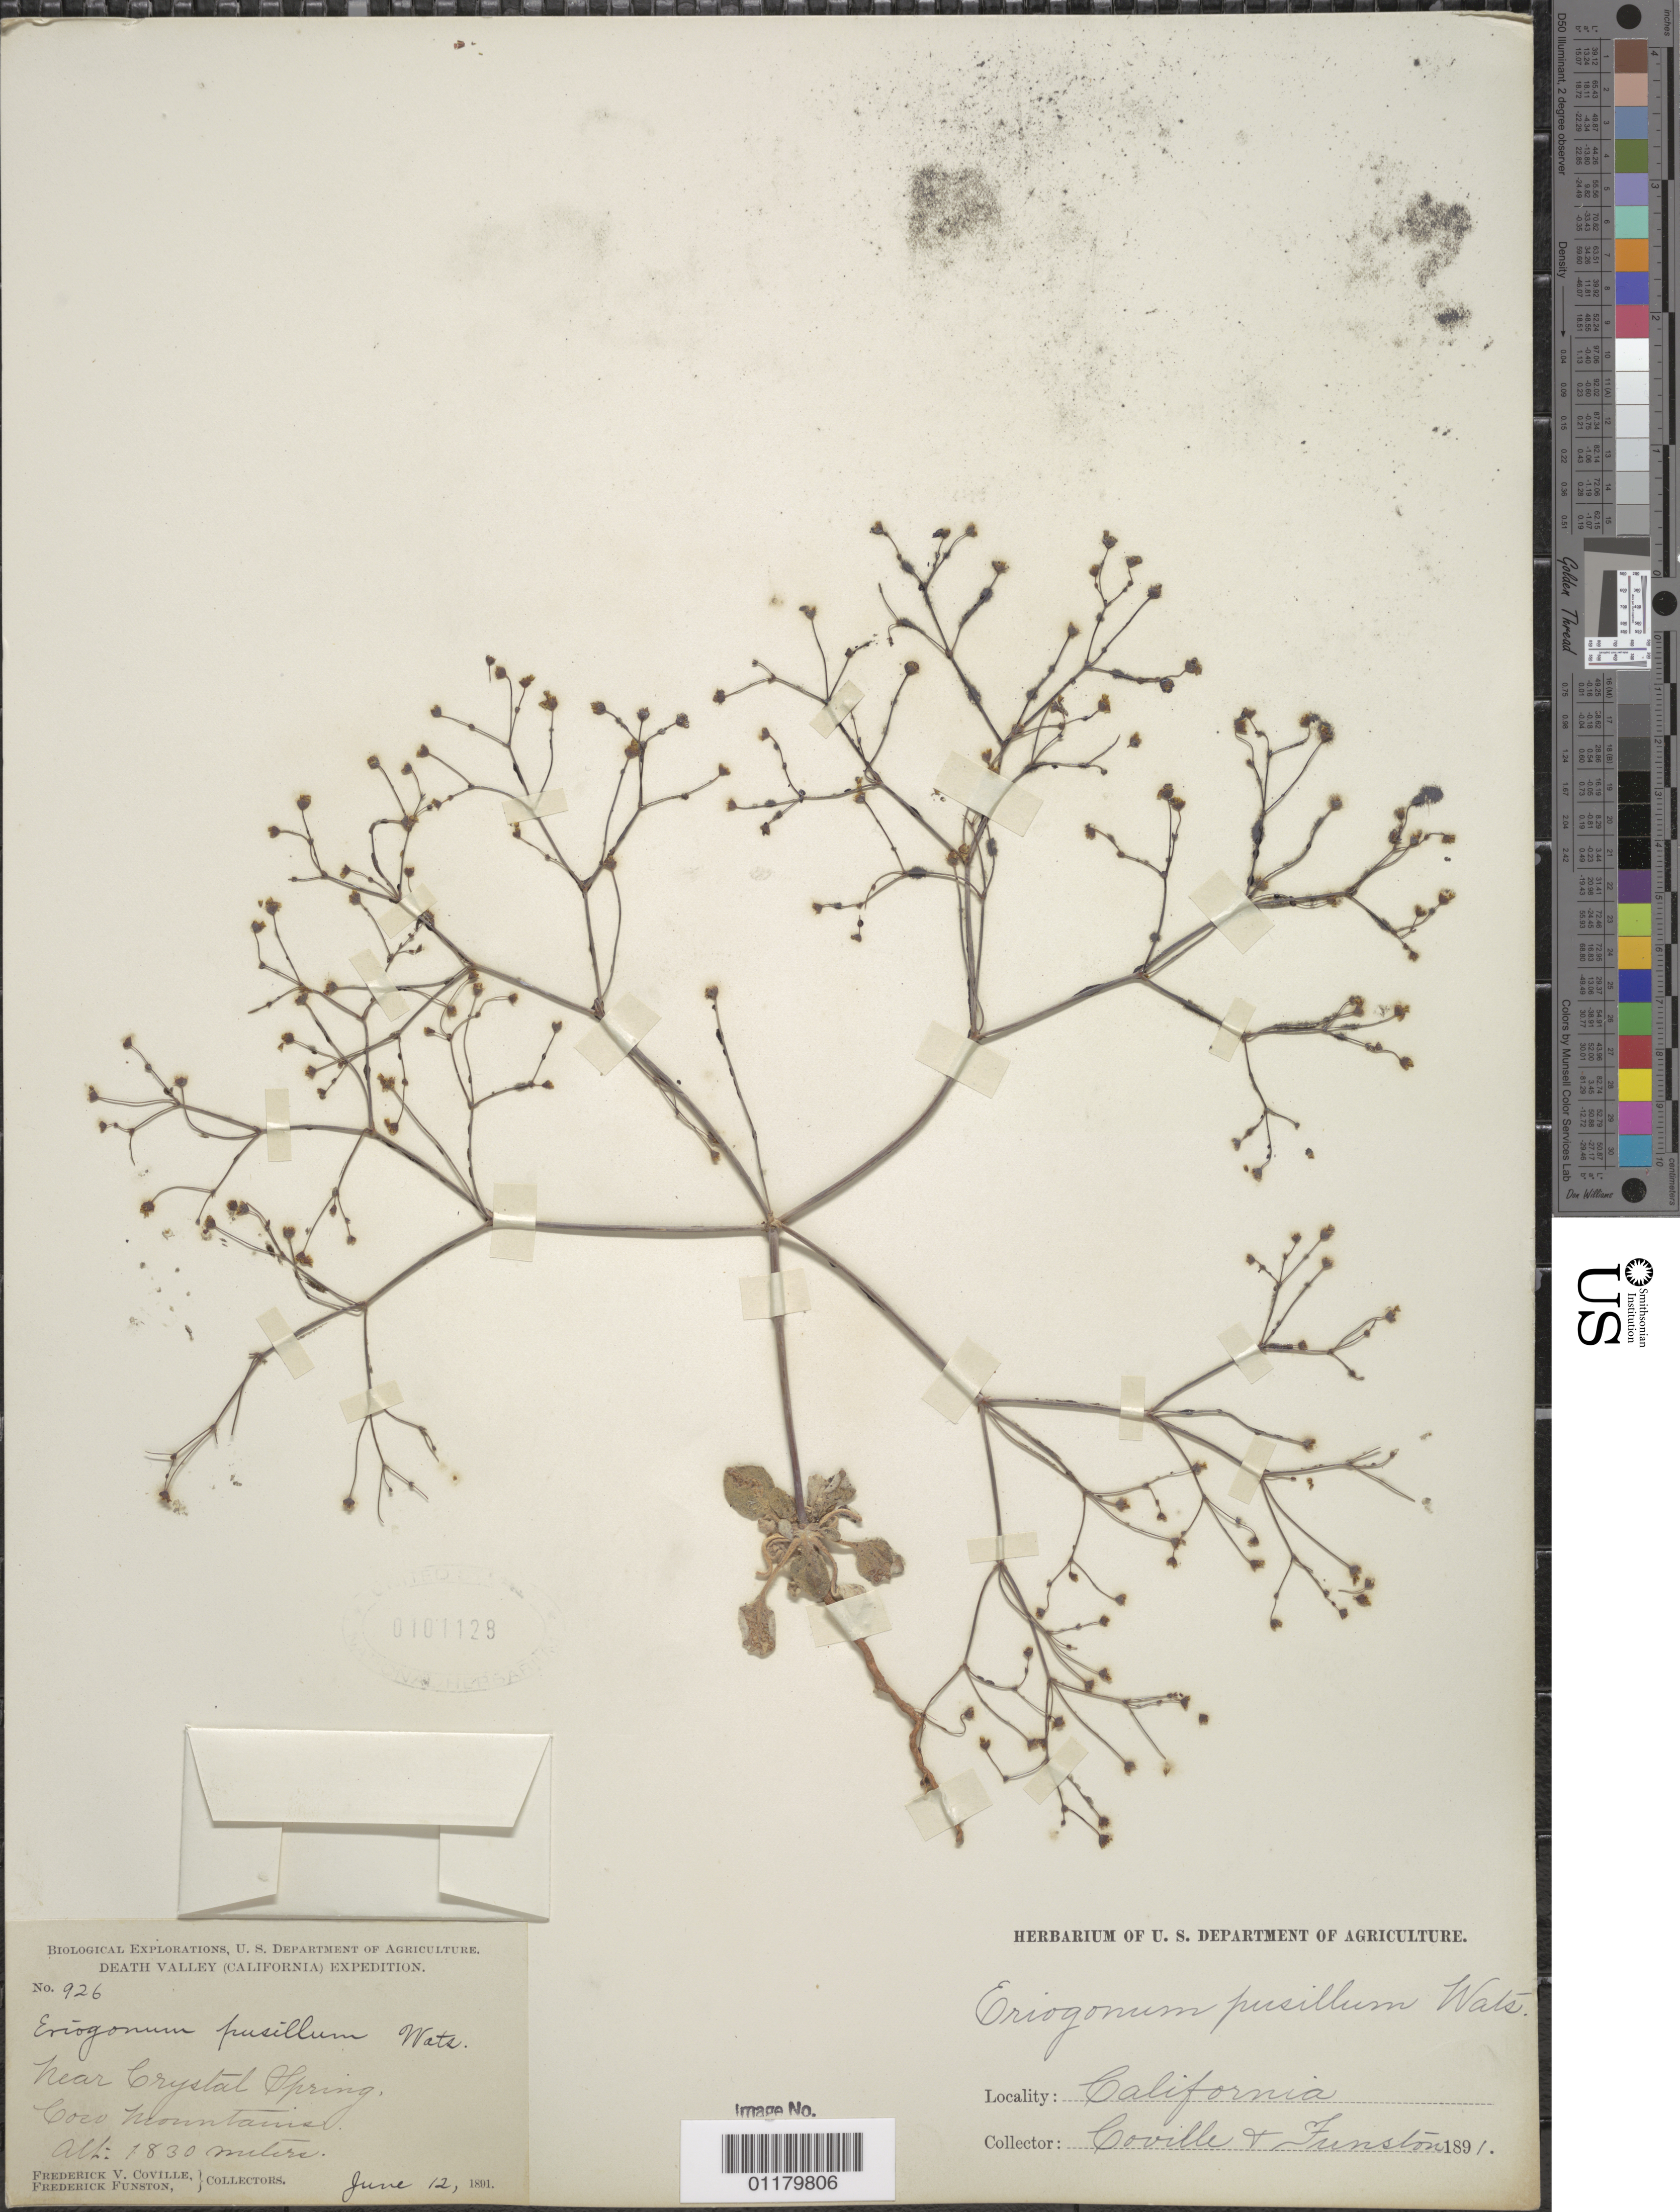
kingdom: Plantae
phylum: Tracheophyta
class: Magnoliopsida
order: Caryophyllales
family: Polygonaceae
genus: Eriogonum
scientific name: Eriogonum pusillum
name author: Torr. & A. Gray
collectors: F. V. Coville & F. Funston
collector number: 926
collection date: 1891-06-12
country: United States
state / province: California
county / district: Inyo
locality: Near Crystal Spring, Coso Mts.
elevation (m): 1830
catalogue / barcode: US 101128